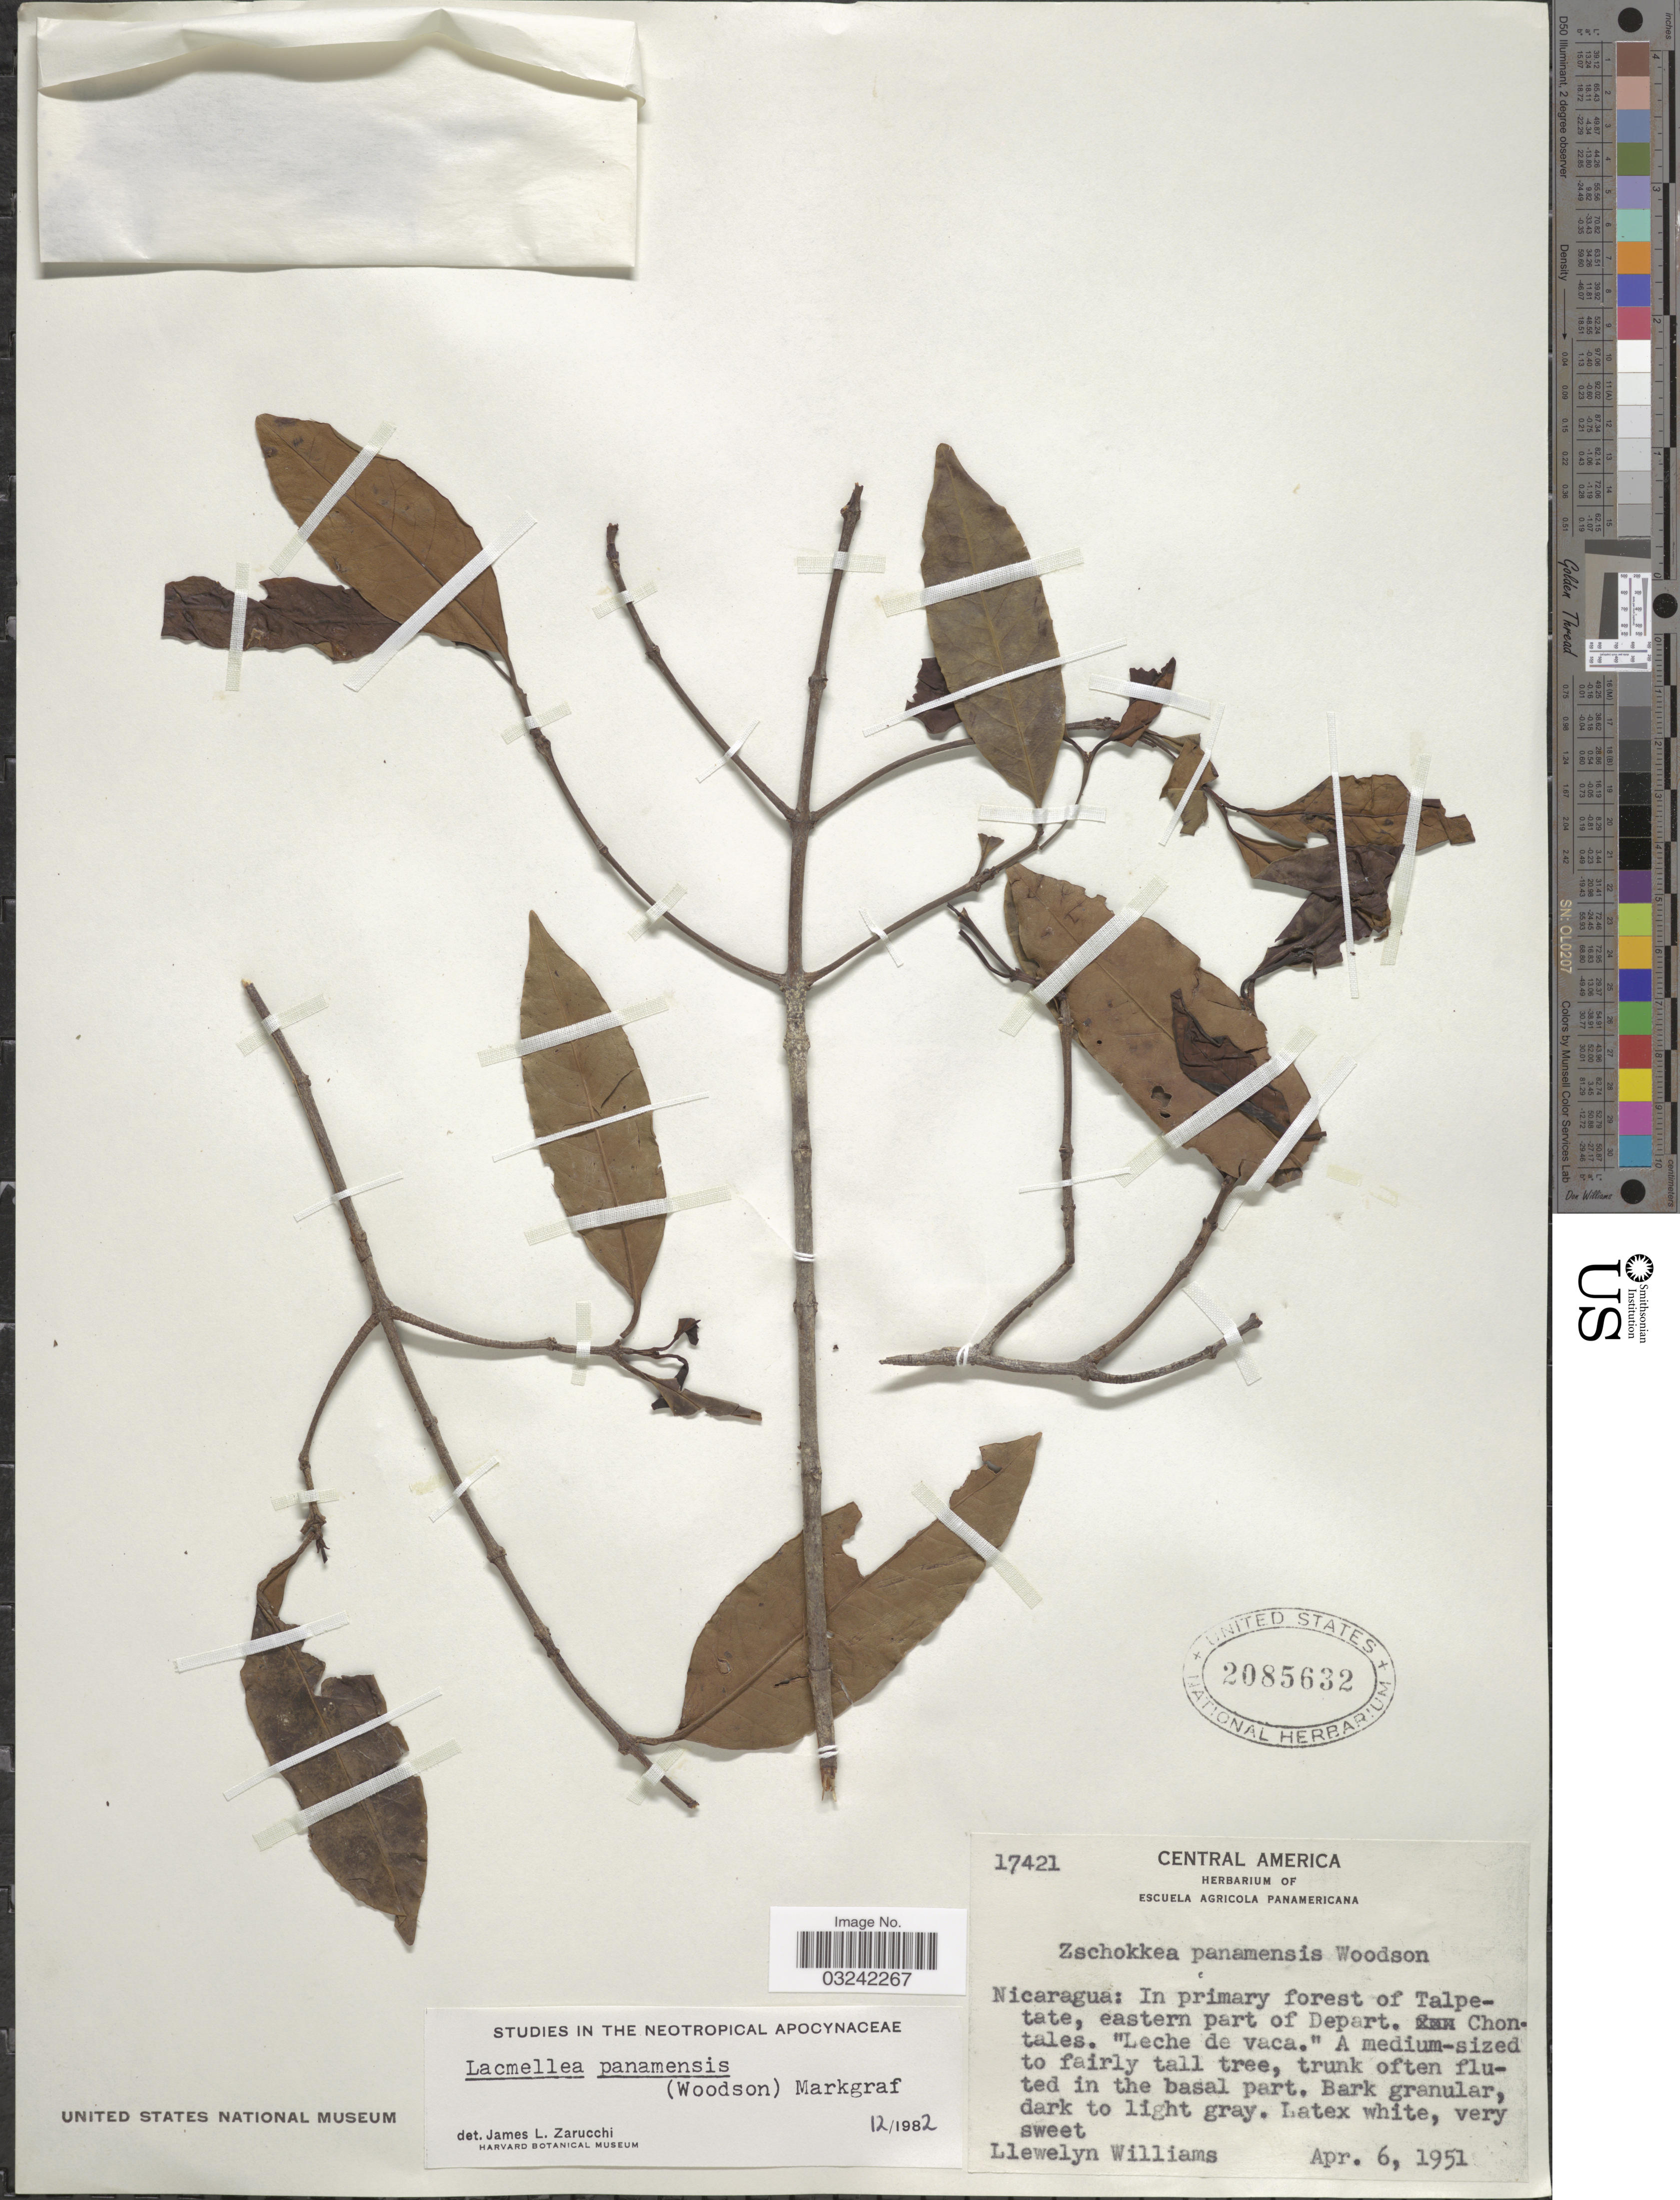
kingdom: Plantae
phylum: Tracheophyta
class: Magnoliopsida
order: Gentianales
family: Apocynaceae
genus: Lacmellea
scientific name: Lacmellea panamensis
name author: (Woodson) Markgr.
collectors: Ll. Williams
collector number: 17421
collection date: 1951-04-06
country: Nicaragua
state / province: Chontales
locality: In primary forest of Talpetate, eastern part of Depart. Chontales.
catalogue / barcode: US 2085632